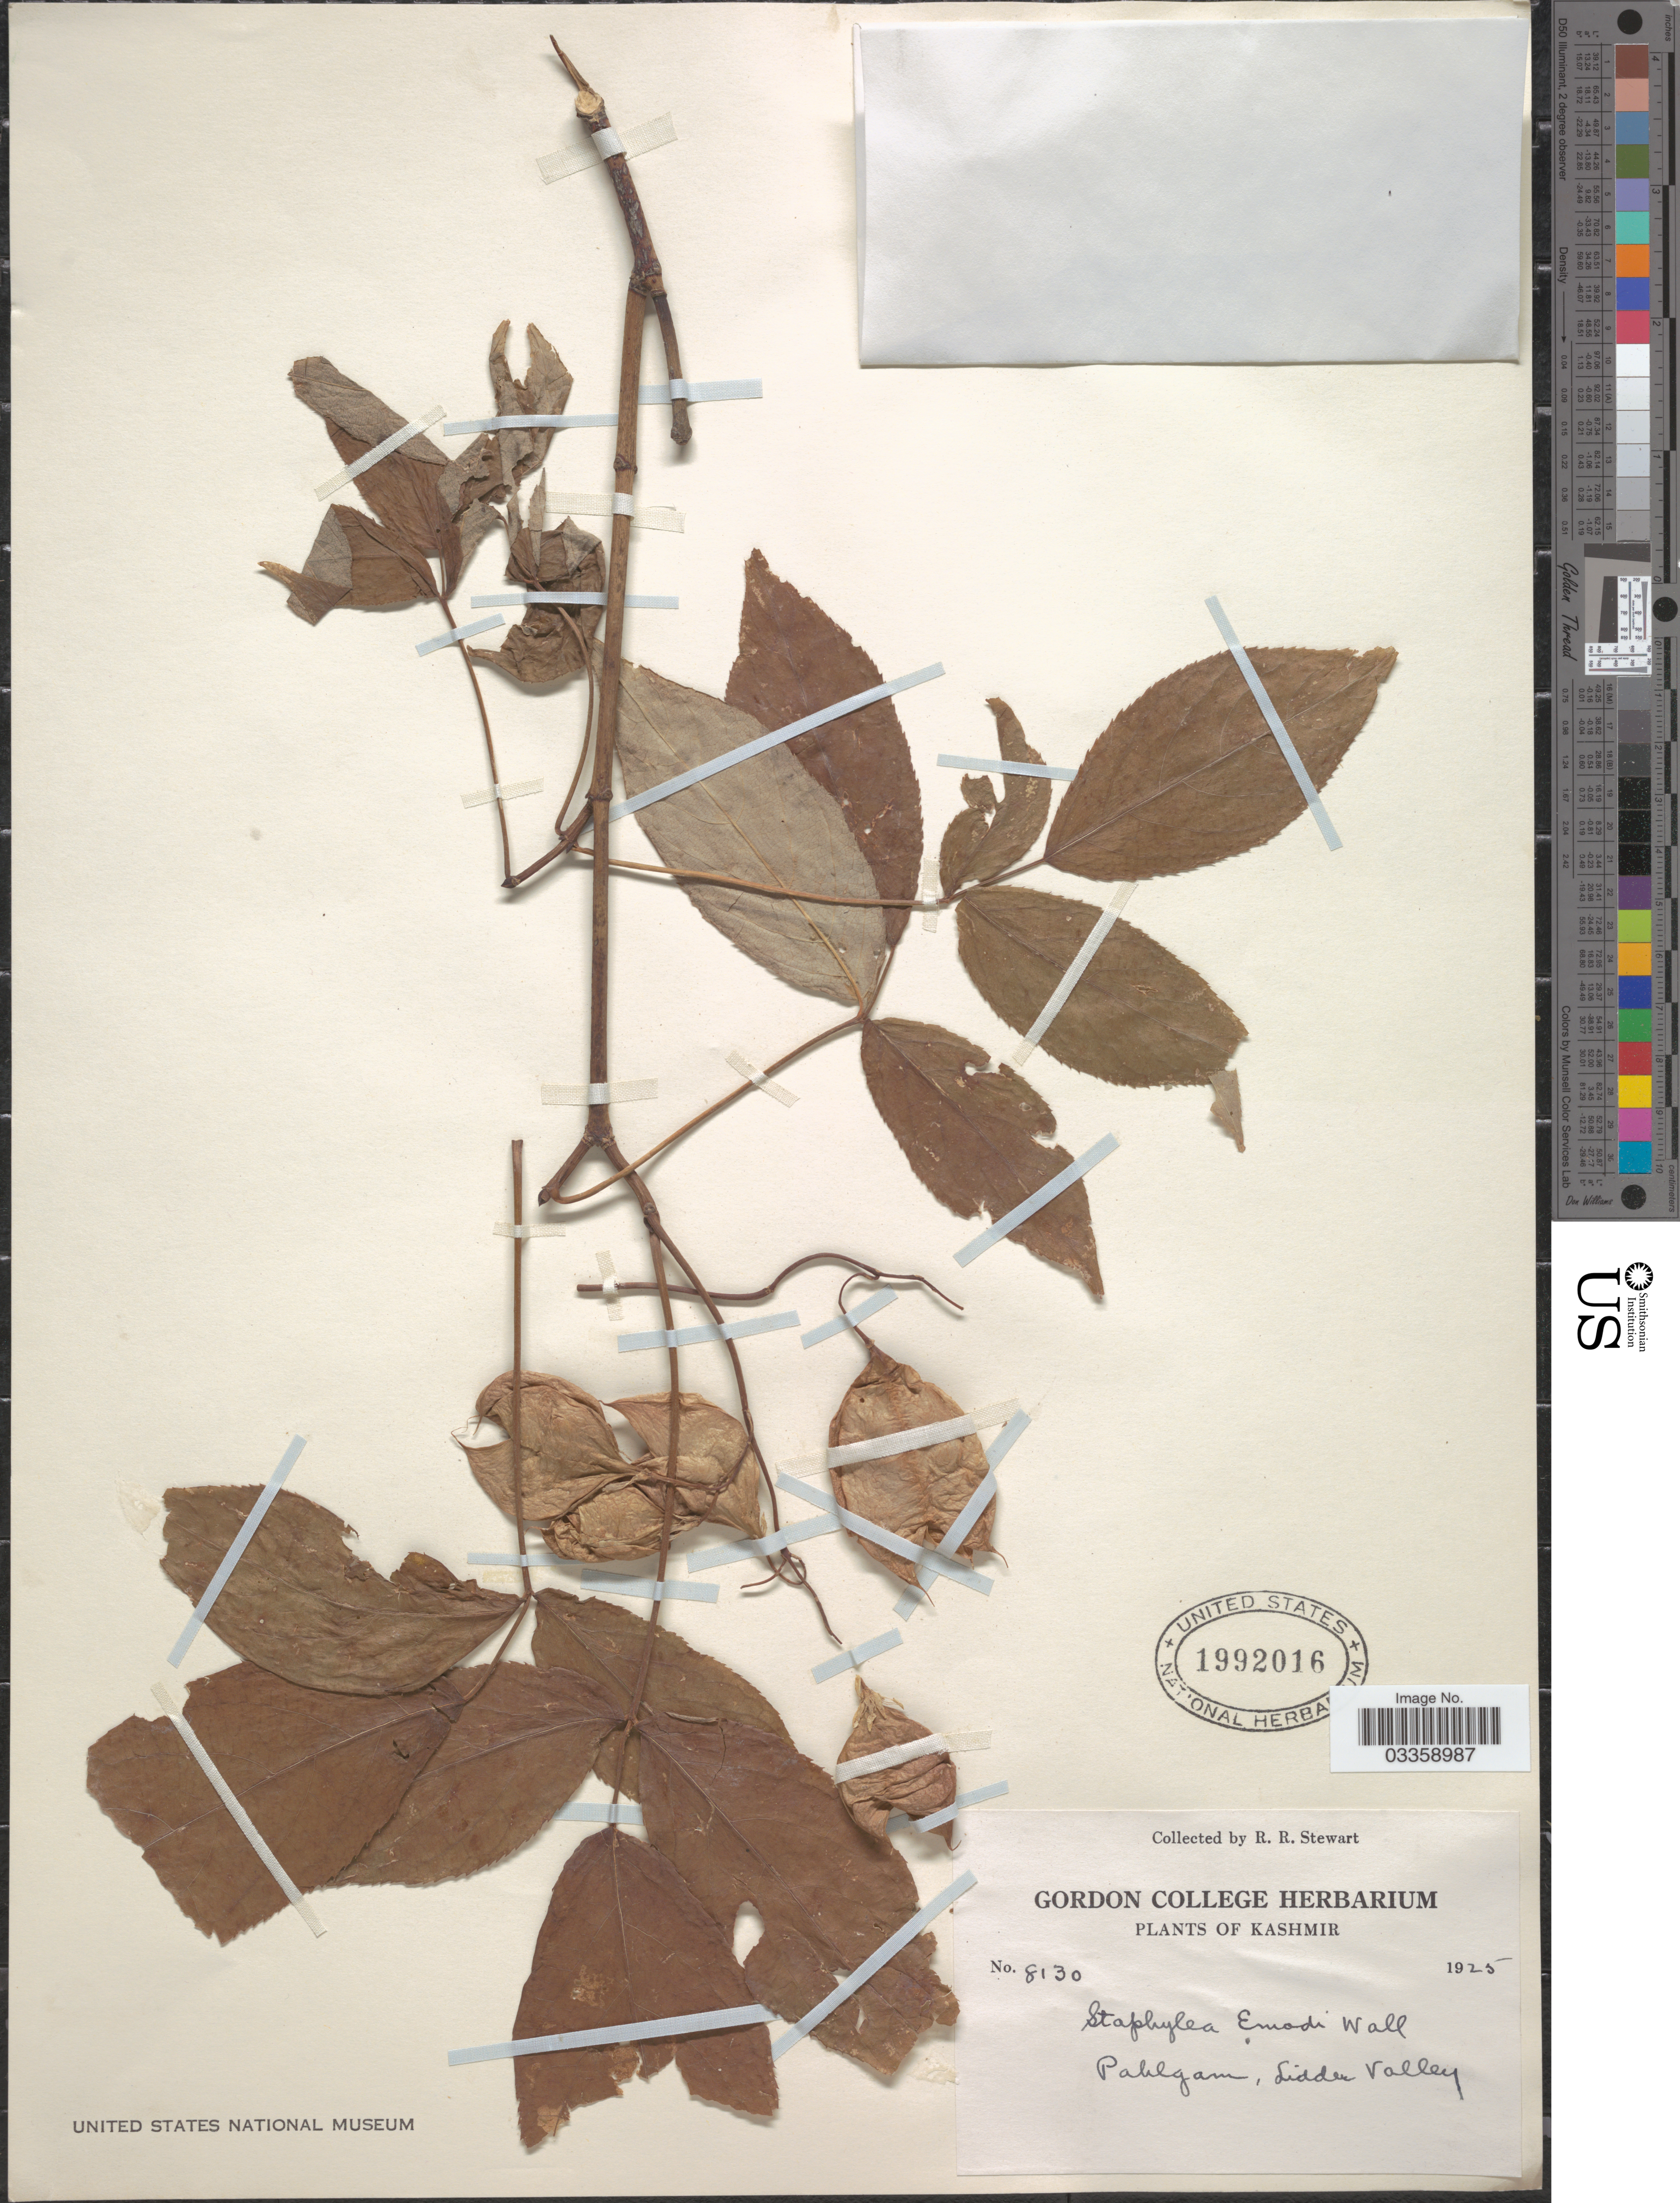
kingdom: Plantae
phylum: Tracheophyta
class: Magnoliopsida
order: Crossosomatales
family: Staphyleaceae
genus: Staphylea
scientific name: Staphylea emodi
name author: Wall. ex Brandis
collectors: R. Stewart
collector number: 8130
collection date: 1925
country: India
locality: Kashmir. Pahlgam, Lidder Valley.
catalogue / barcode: US 1992016